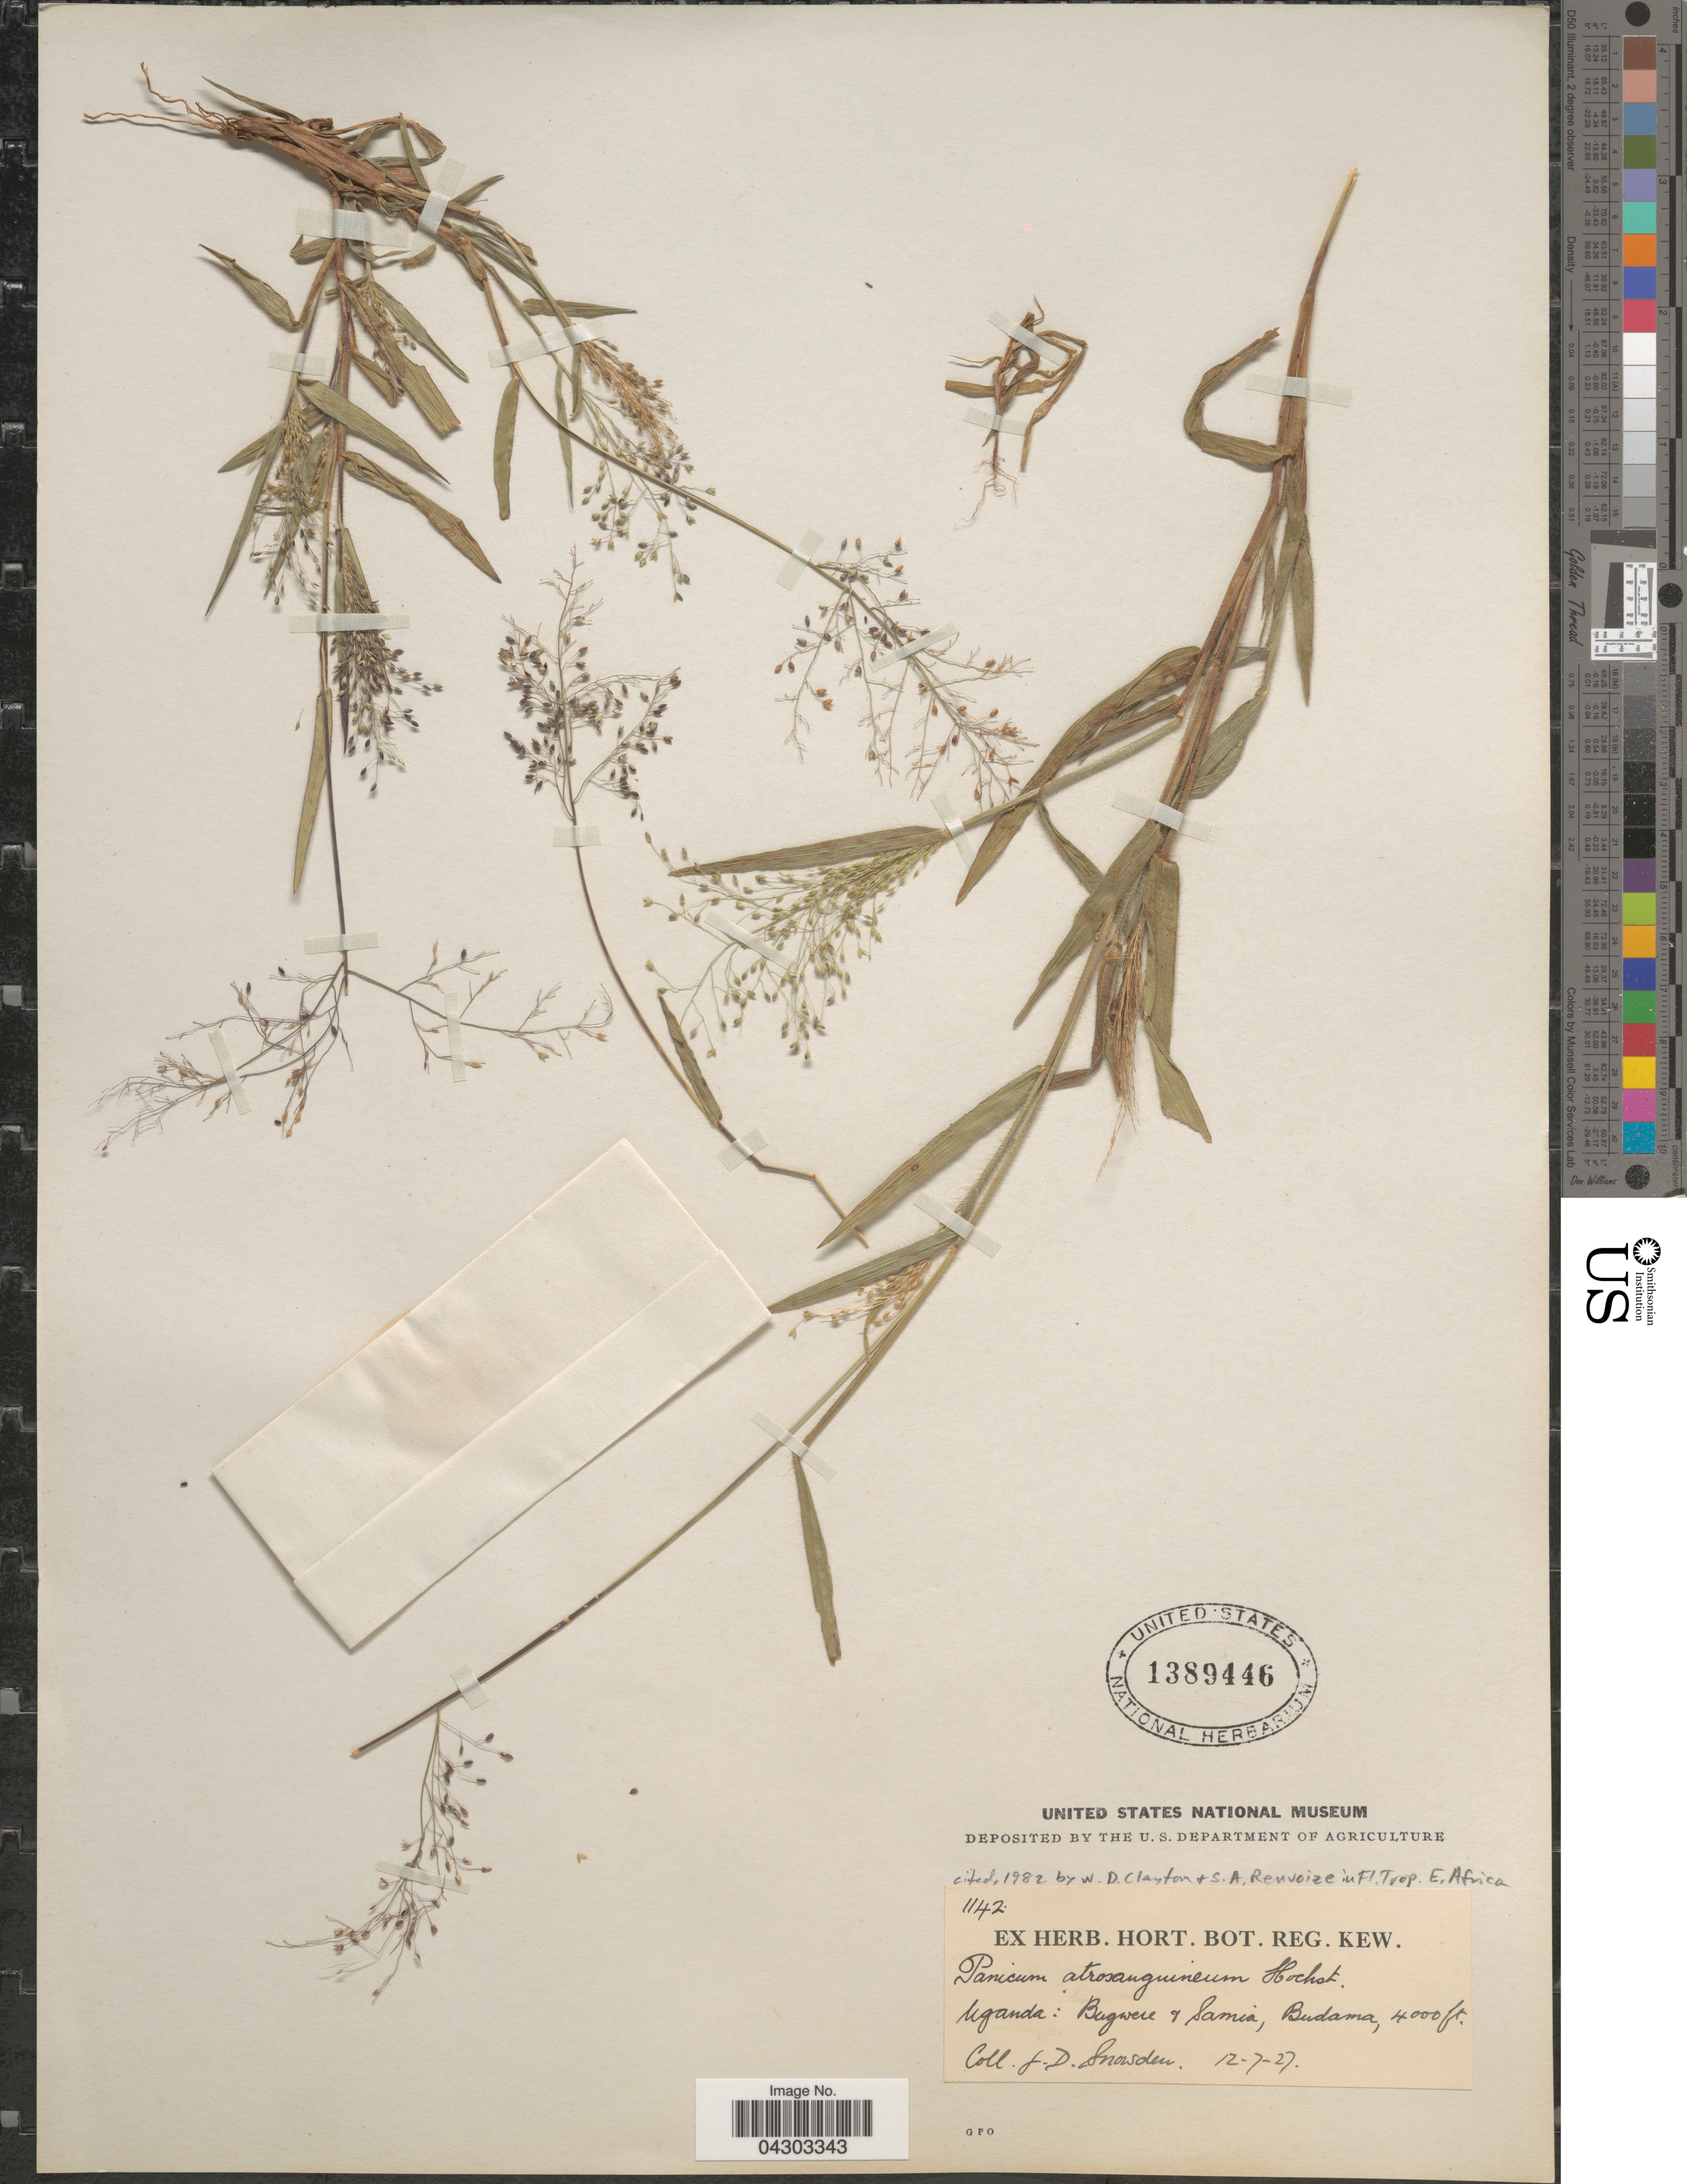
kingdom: Plantae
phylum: Tracheophyta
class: Liliopsida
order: Poales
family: Poaceae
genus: Panicum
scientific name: Panicum austroasiaticum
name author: Ohwi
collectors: J. Snowden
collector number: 1142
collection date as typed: Transcribed d/m/y: 12/7/27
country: Uganda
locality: Bugwere & Samia, Budama.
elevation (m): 1219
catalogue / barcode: US 1389446